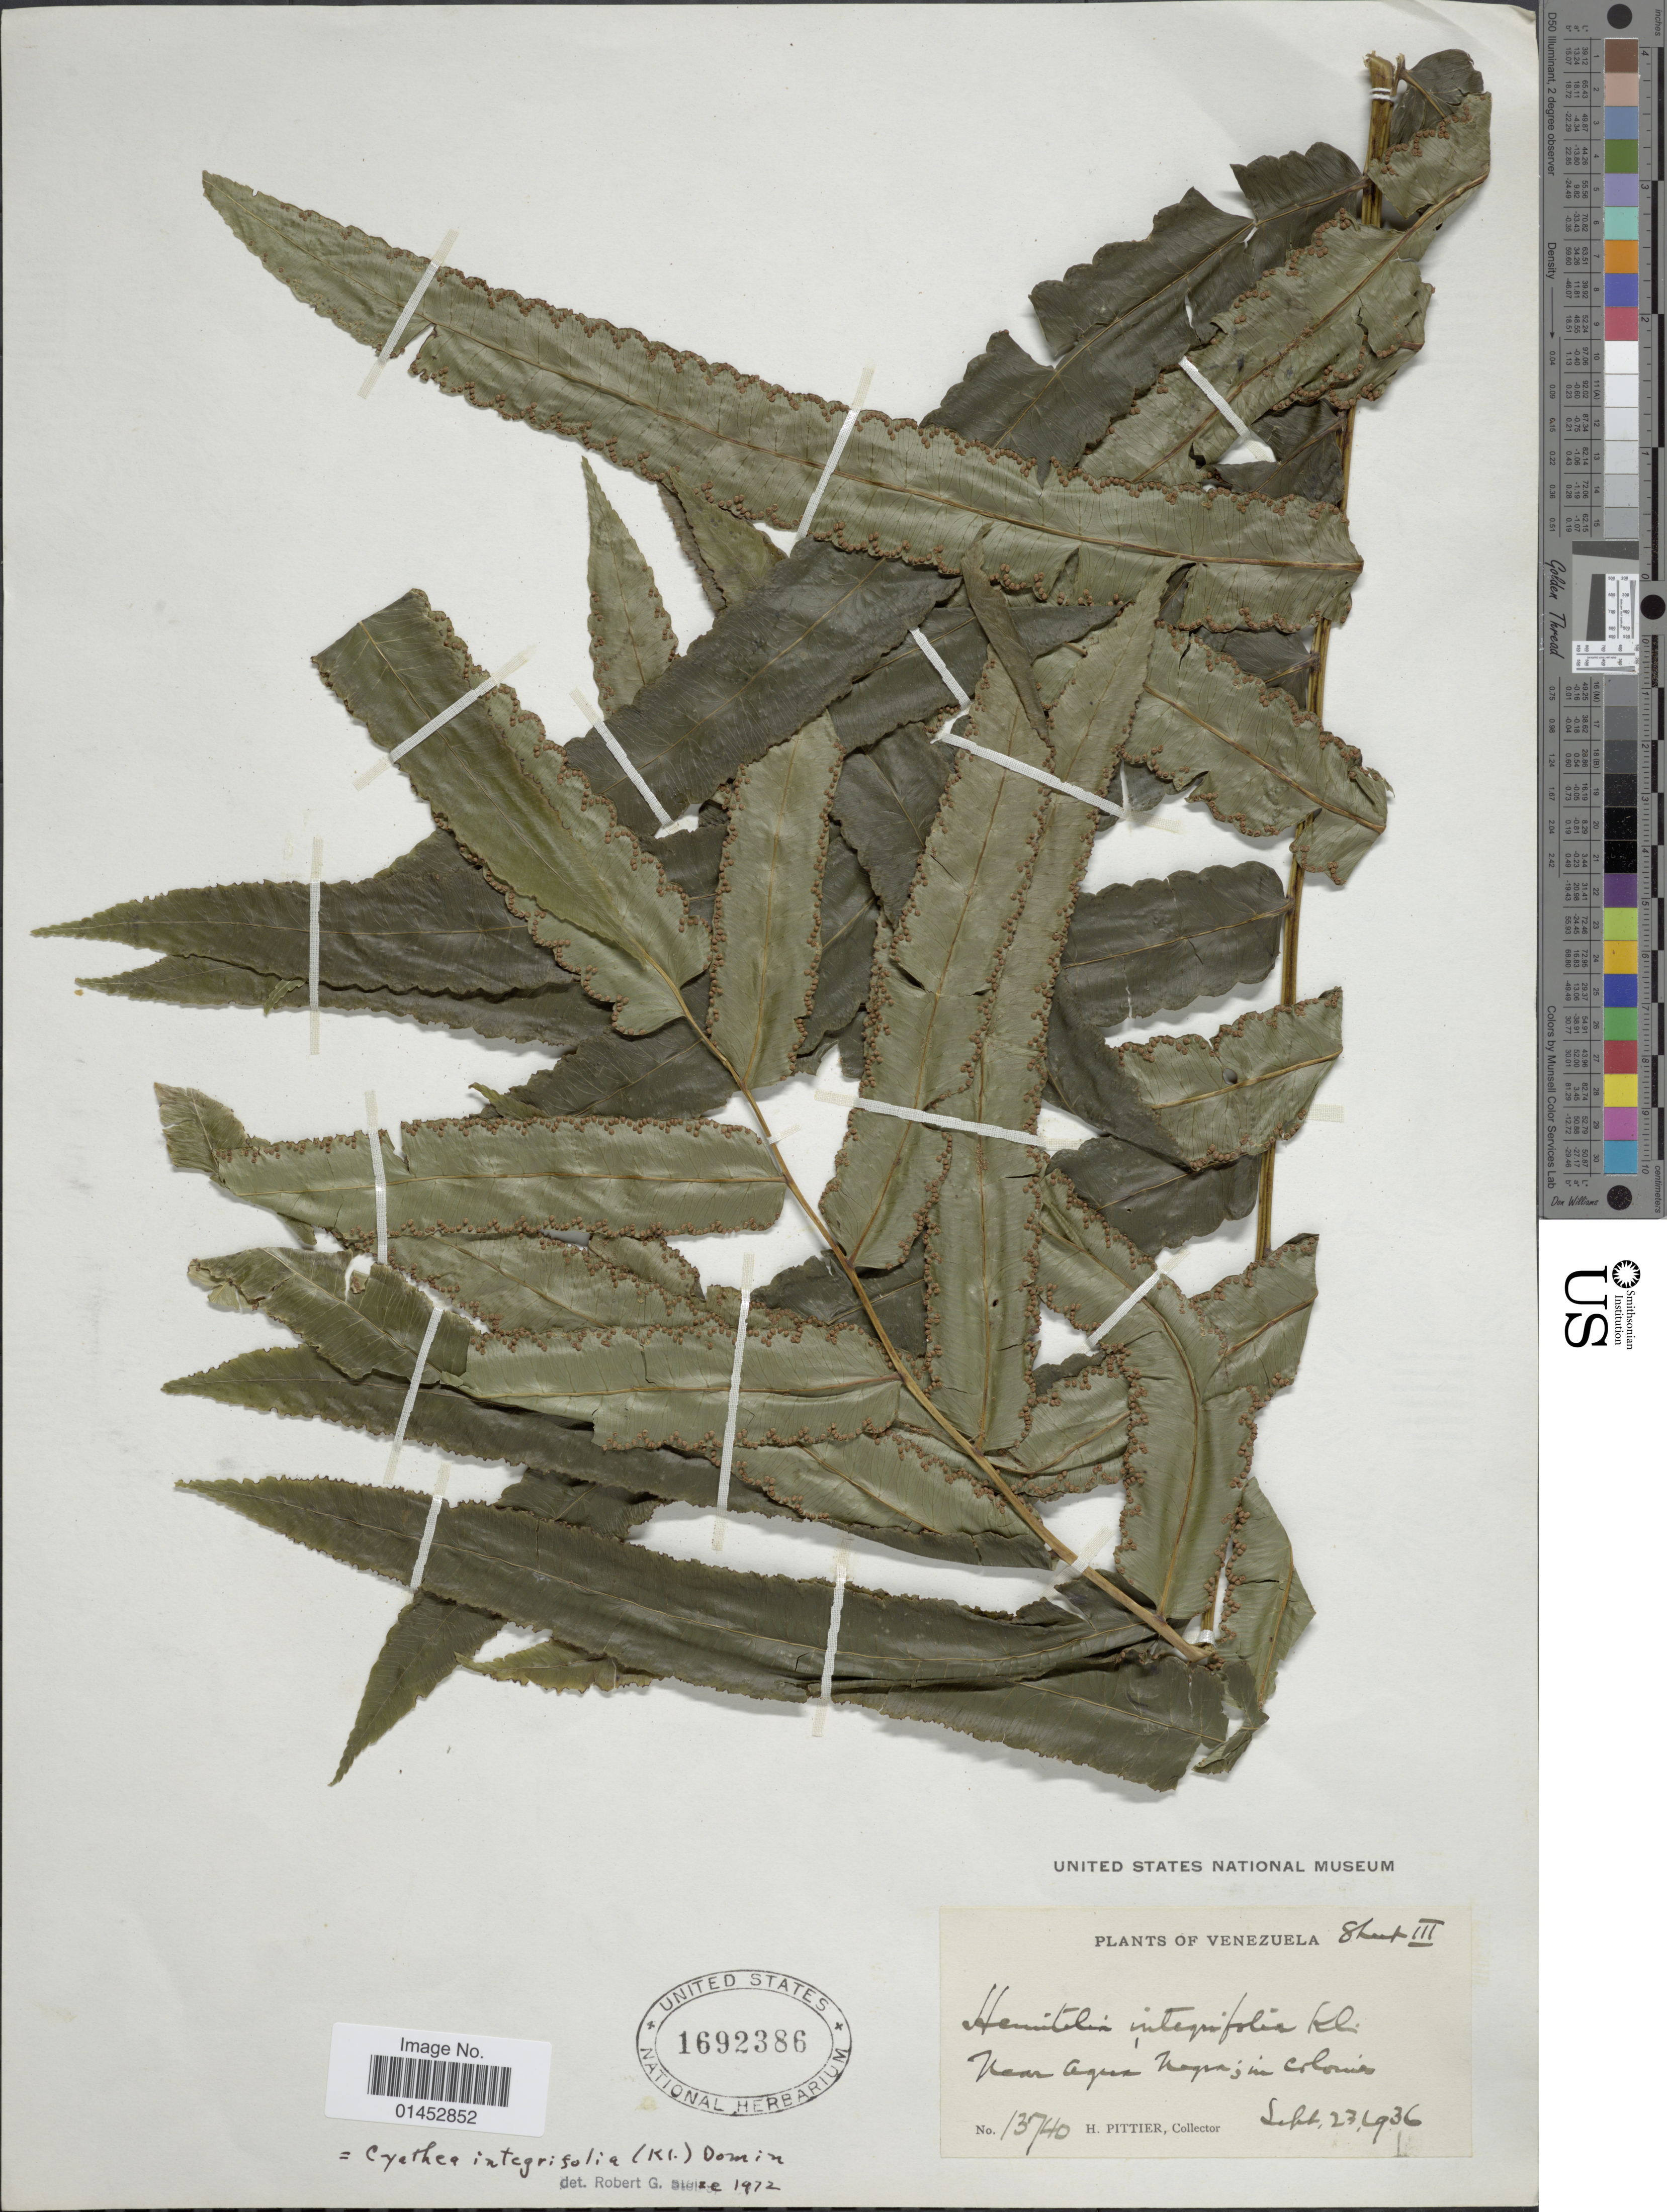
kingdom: Plantae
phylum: Tracheophyta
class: Polypodiopsida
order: Cyatheales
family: Cyatheaceae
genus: Cyathea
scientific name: Cyathea speciosa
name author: Humb. & Bonpl. ex Willd.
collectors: H. F. Pittier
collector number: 13740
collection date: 1936-09-23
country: Venezuela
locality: Near Agua Negro's in Colonies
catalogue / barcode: US 1692386